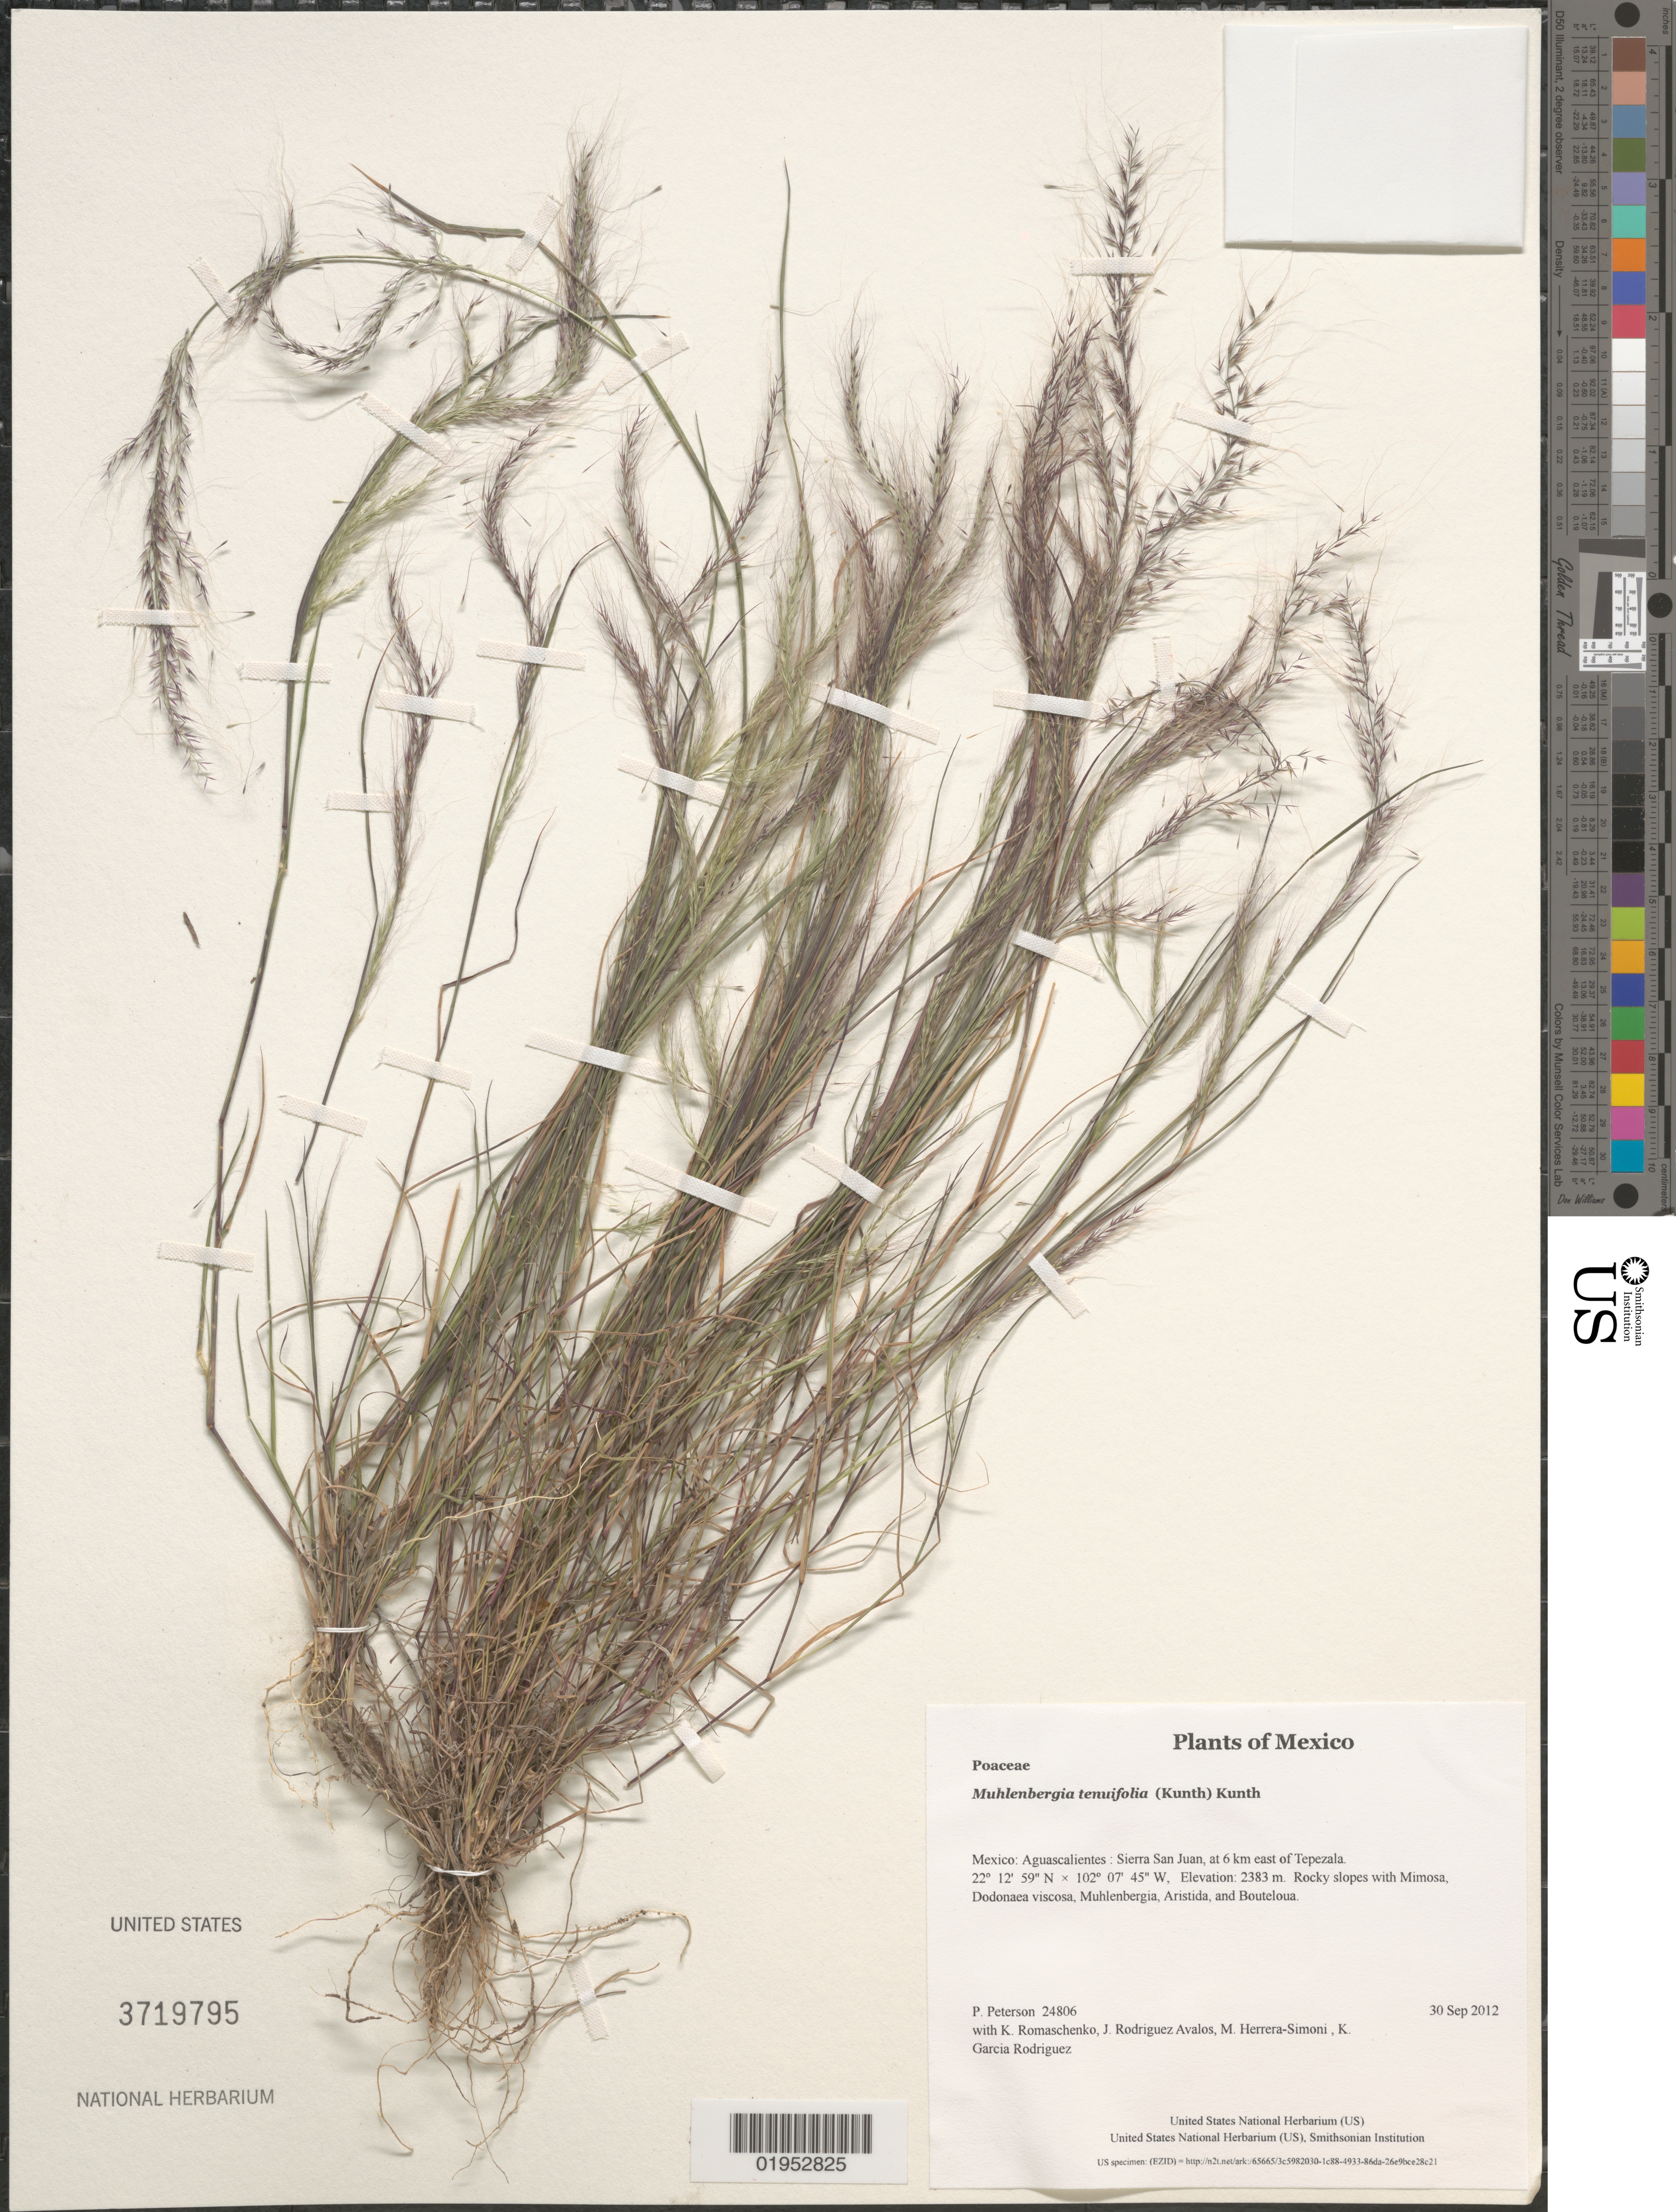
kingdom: Plantae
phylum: Tracheophyta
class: Liliopsida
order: Poales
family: Poaceae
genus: Muhlenbergia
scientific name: Muhlenbergia tenuifolia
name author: (Kunth) Kunth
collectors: P. M. Peterson, K. Romaschenko, J. Rodriguez Avalos, M. Herrera-Simoni & K. Garcia Rodriguez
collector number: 24806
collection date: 2012-09-30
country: Mexico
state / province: Aguascalientes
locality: Sierra San Juan, at 6 km east of Tepezala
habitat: Rocky slopes with Mimosa, Dodonaea viscosa, Muhlenbergia, Aristida, and Bouteloua.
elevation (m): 2383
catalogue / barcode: US 3719795